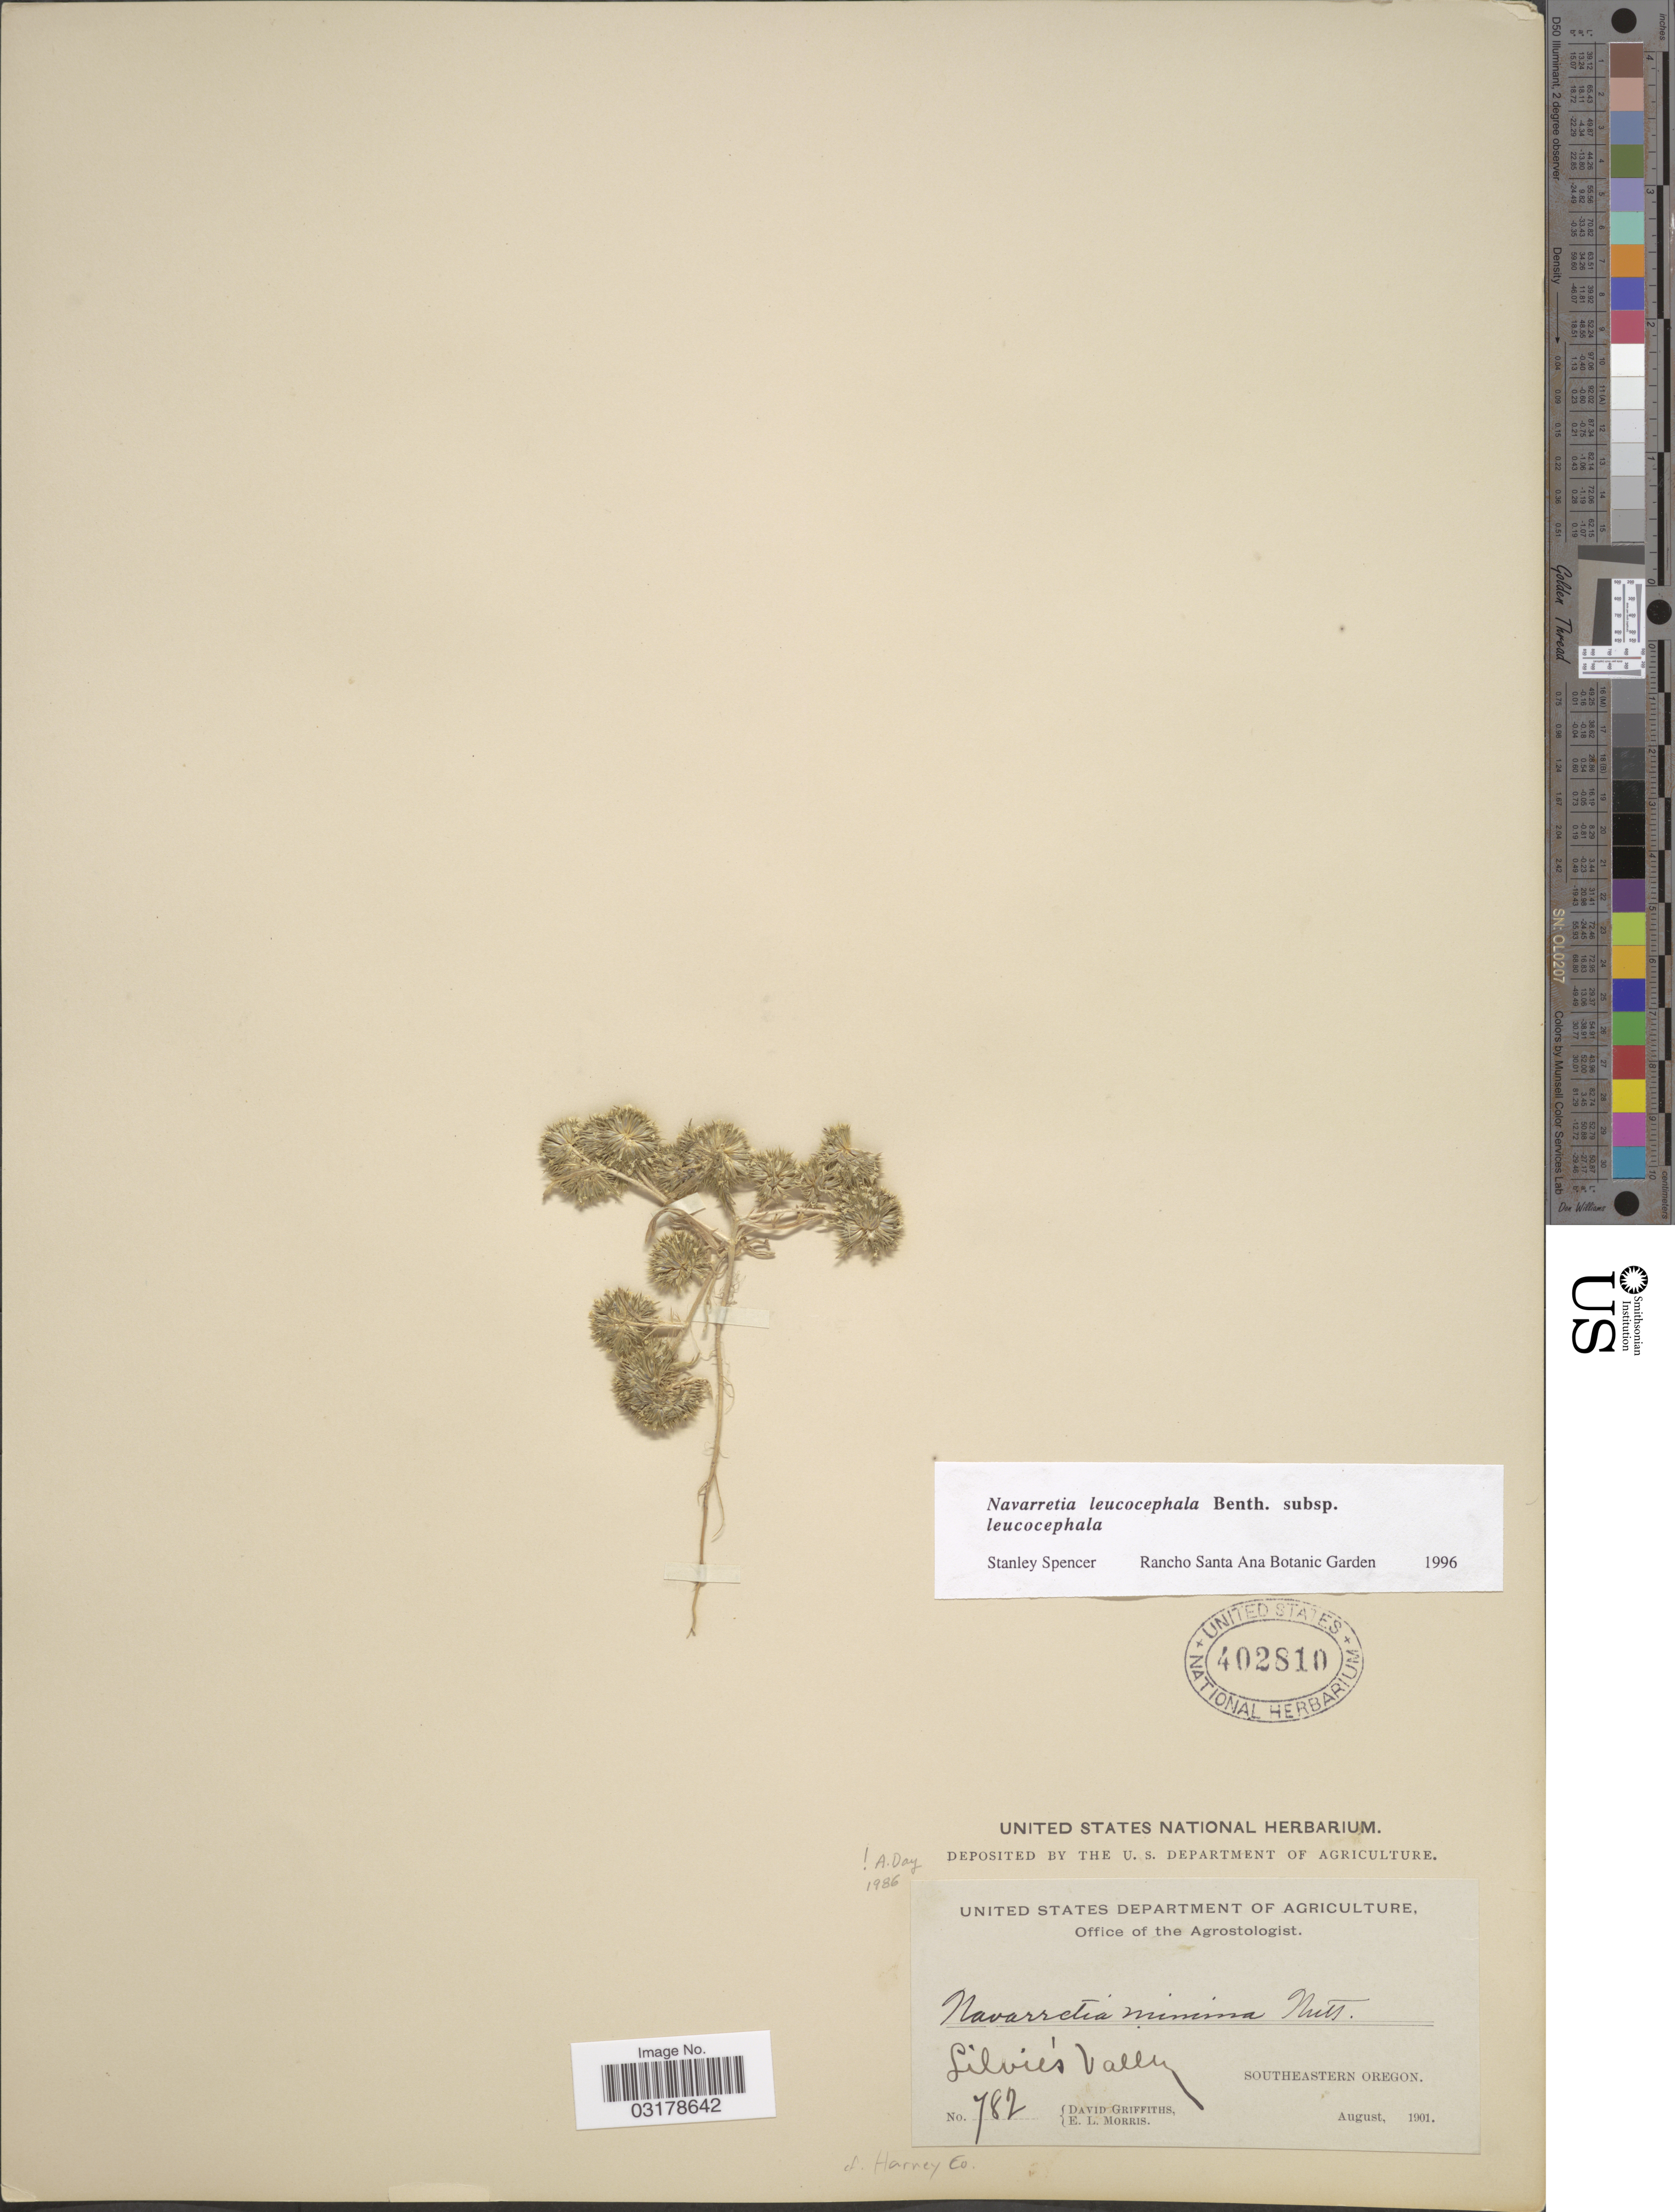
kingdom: Plantae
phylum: Tracheophyta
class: Magnoliopsida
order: Ericales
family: Polemoniaceae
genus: Navarretia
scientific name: Navarretia leucocephala subsp. leucocephala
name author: Benth.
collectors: D. Griffiths & E. Morris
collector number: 782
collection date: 1901-08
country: United States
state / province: Oregon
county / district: Harney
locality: Silvie's Valley. Southeastern Oregon. Harney Co.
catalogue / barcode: US 402810